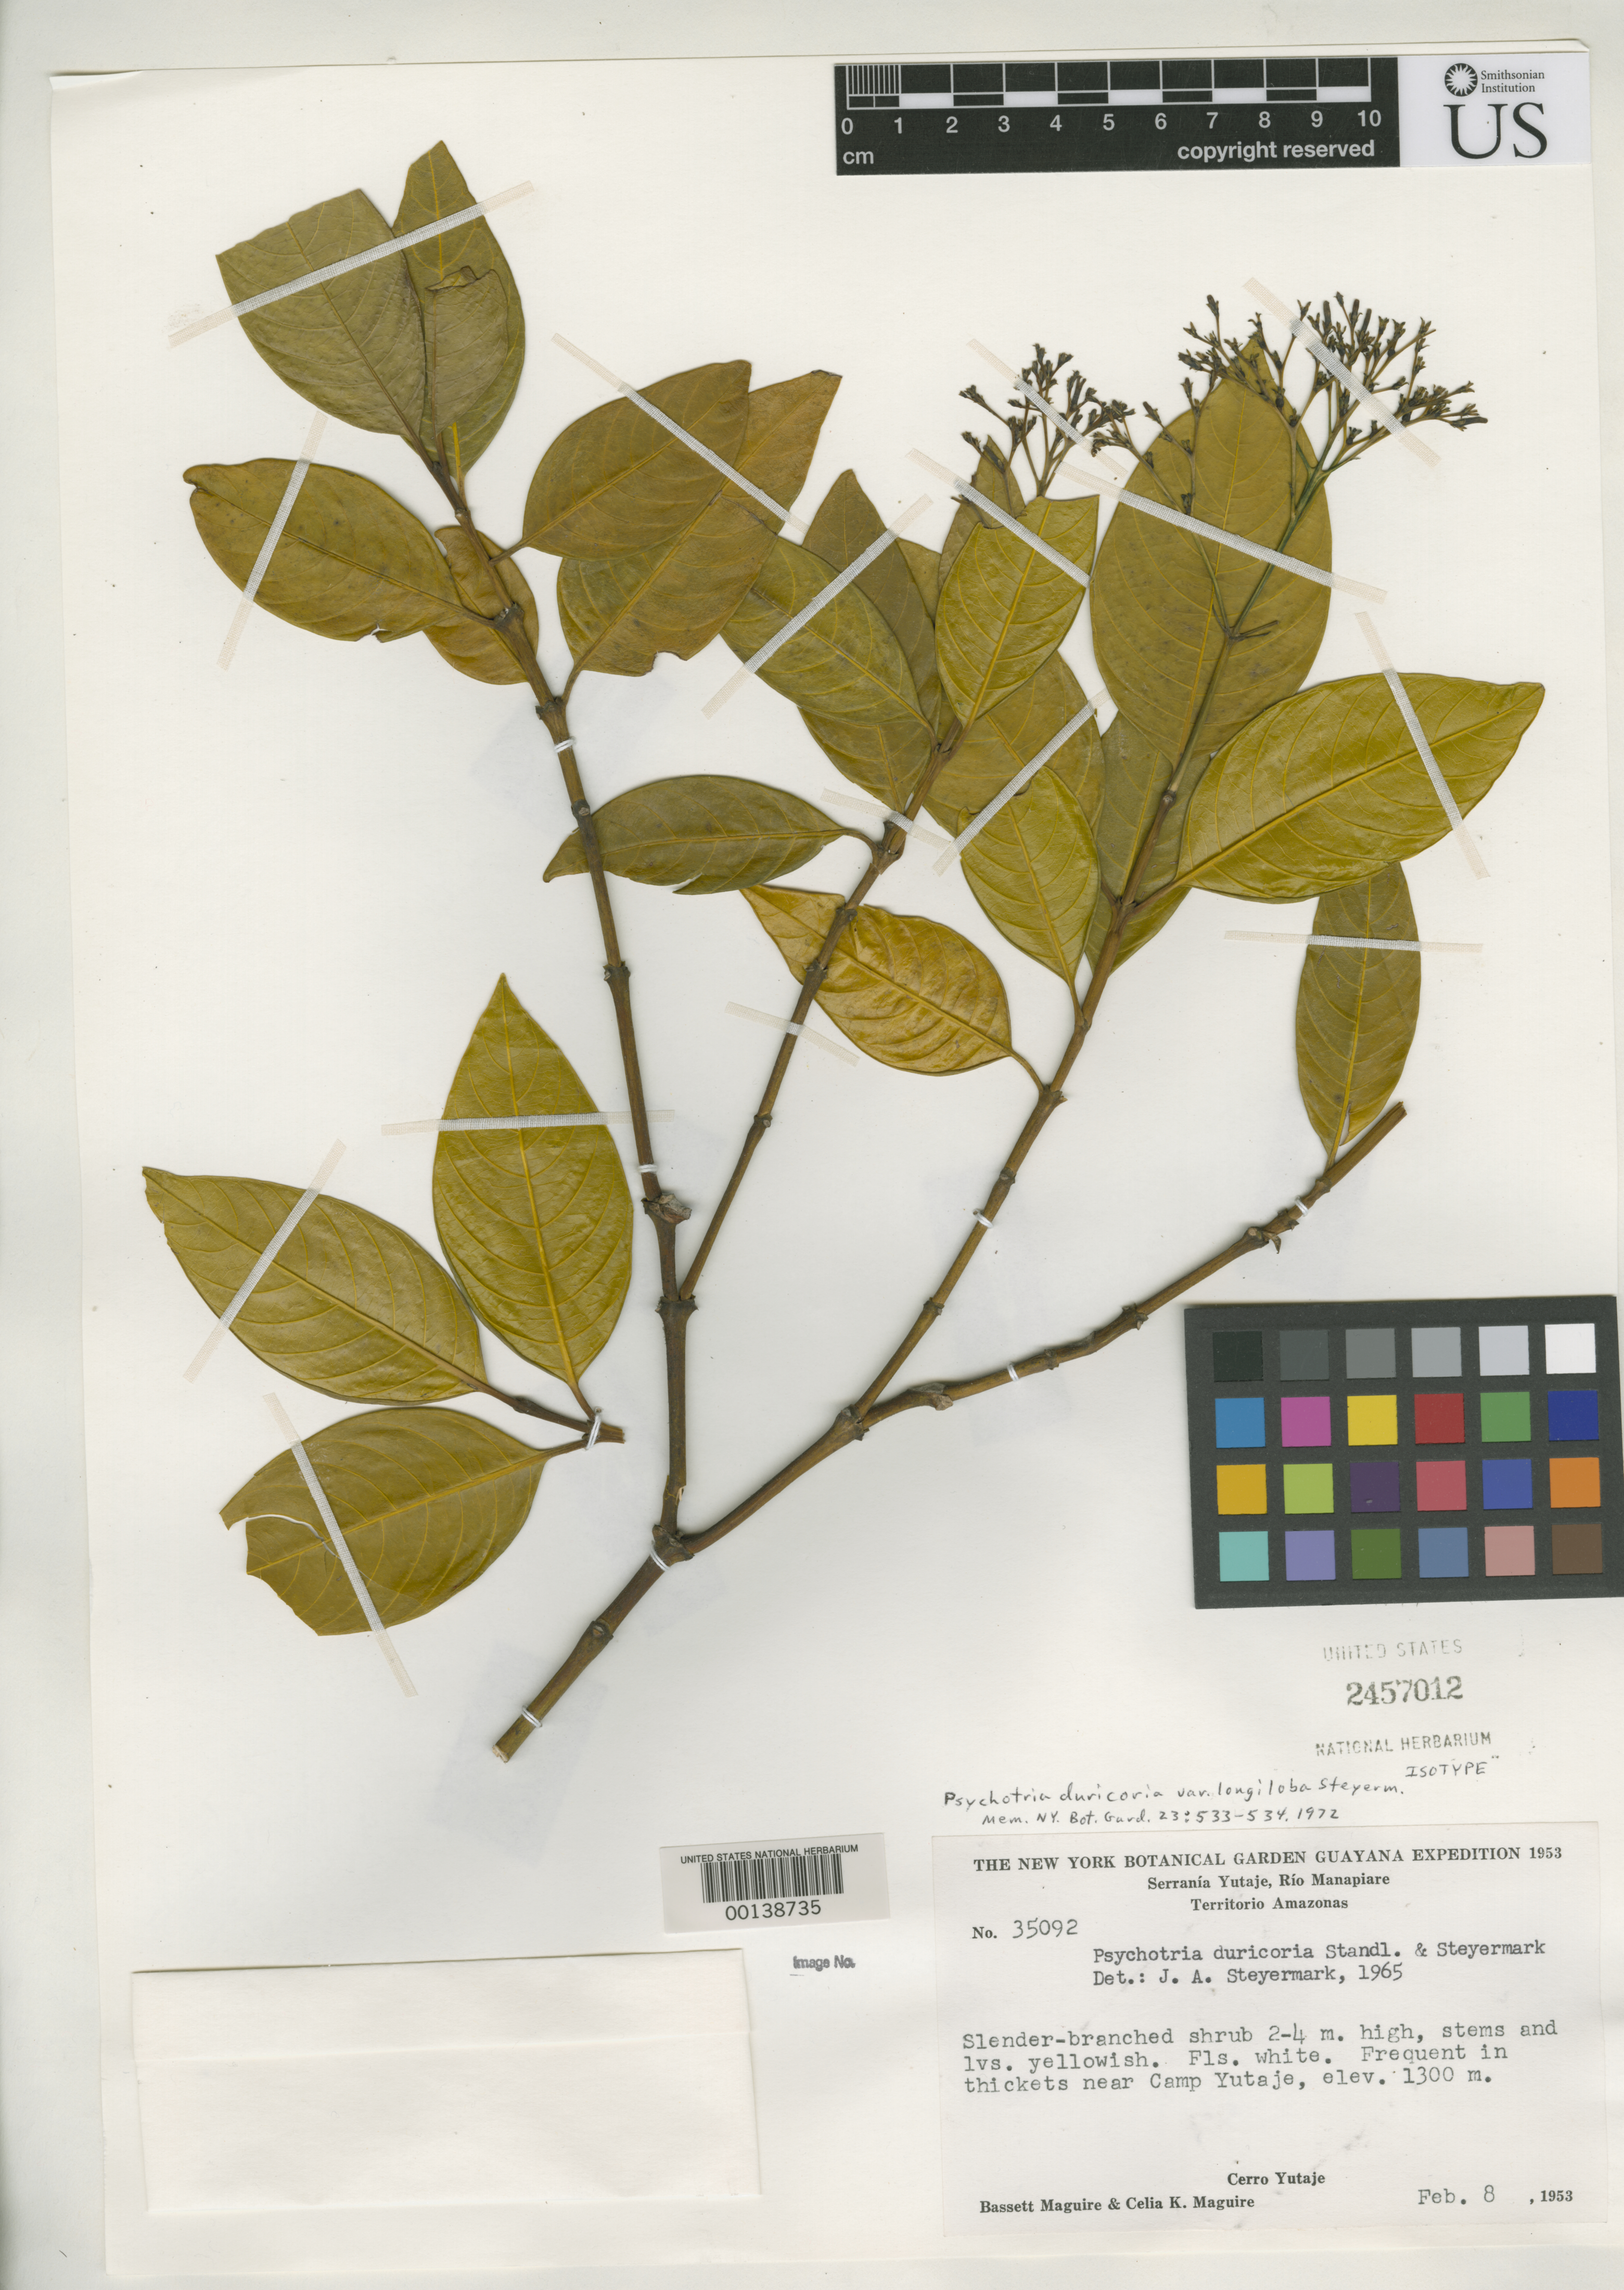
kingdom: Plantae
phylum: Tracheophyta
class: Magnoliopsida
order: Gentianales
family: Rubiaceae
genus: Psychotria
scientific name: Psychotria duricoria var. longiloba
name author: Steyerm.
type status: Isotype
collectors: B. Maguire & C. K. Maguire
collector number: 35092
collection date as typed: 08 Feb 1953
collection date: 1953-02-08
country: Venezuela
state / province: Amazonas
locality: Serrania Yutaje, Rio Manapiare. Territorio Amazonas. Near Camp Yutaje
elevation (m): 1300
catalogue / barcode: US 2457012